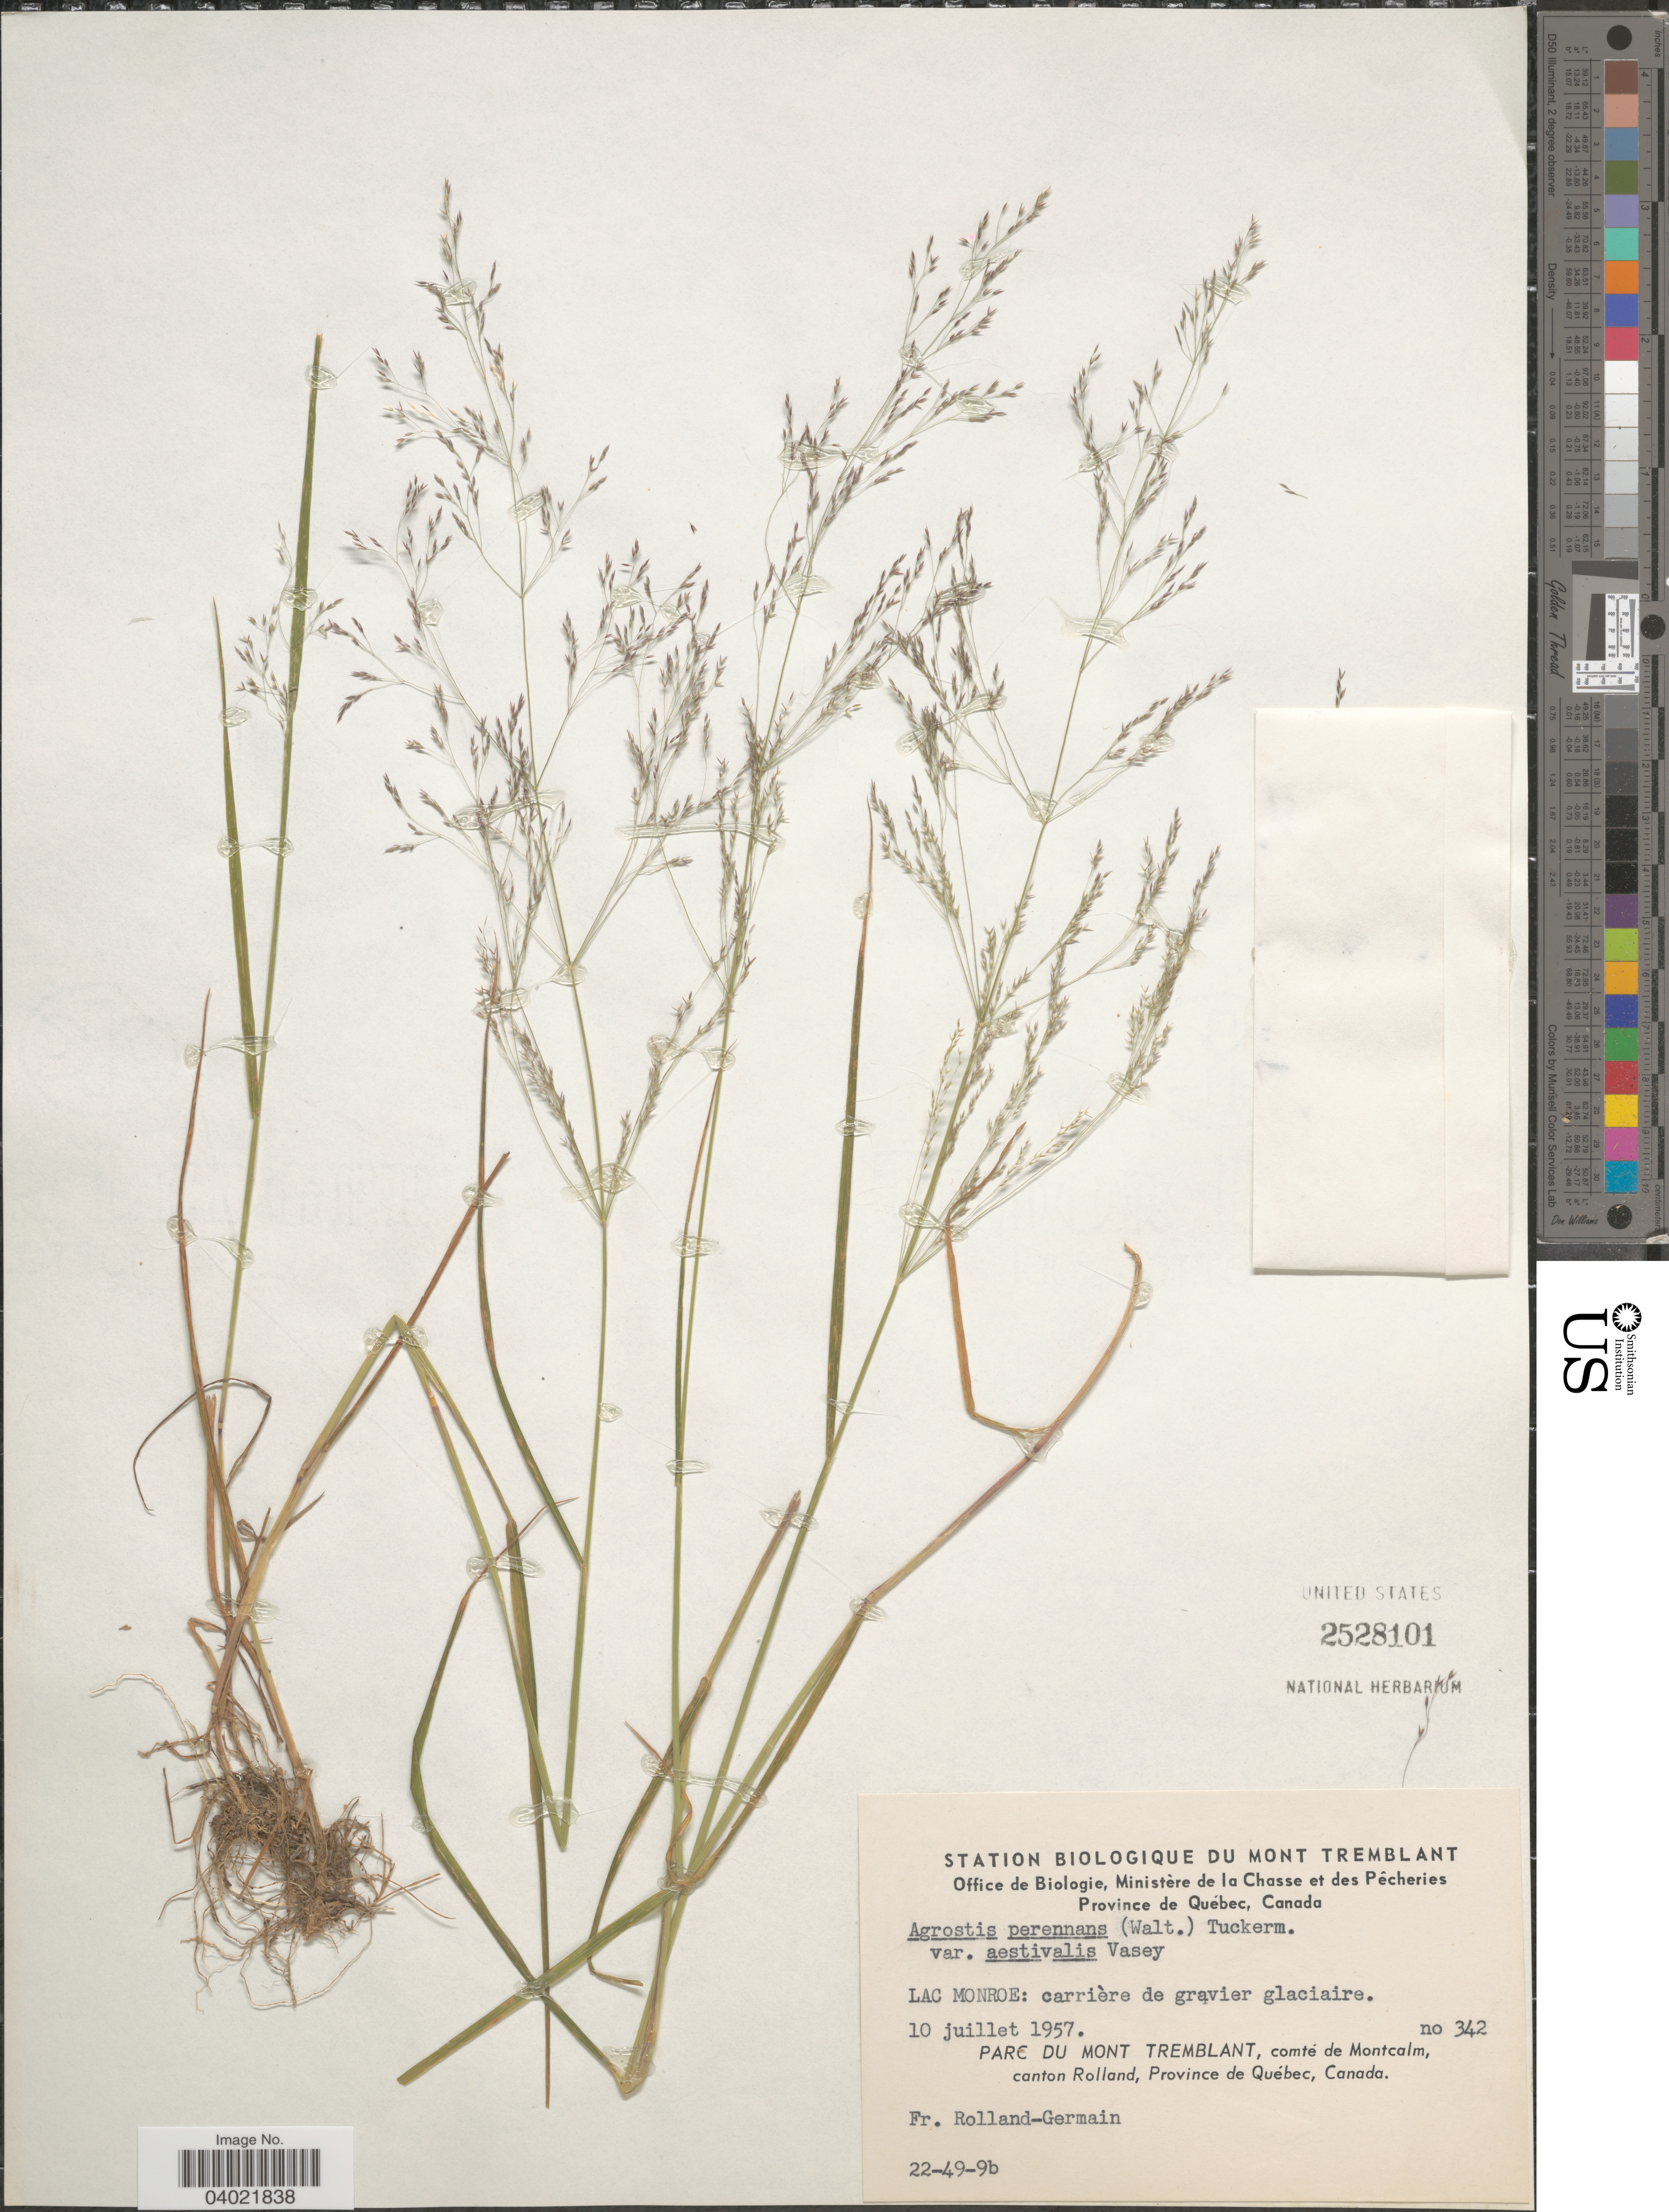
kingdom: Plantae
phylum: Tracheophyta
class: Liliopsida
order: Poales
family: Poaceae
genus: Agrostis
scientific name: Agrostis perennans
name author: (Walter) Tuck.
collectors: Rolland-Germain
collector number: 342/22-49-9b ?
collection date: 1957-07-10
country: Canada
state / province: Quebec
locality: Lac Monroe. Parc du Mont Tremblant, comté de Montcalm, canton Rolland.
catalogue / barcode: US 2528101